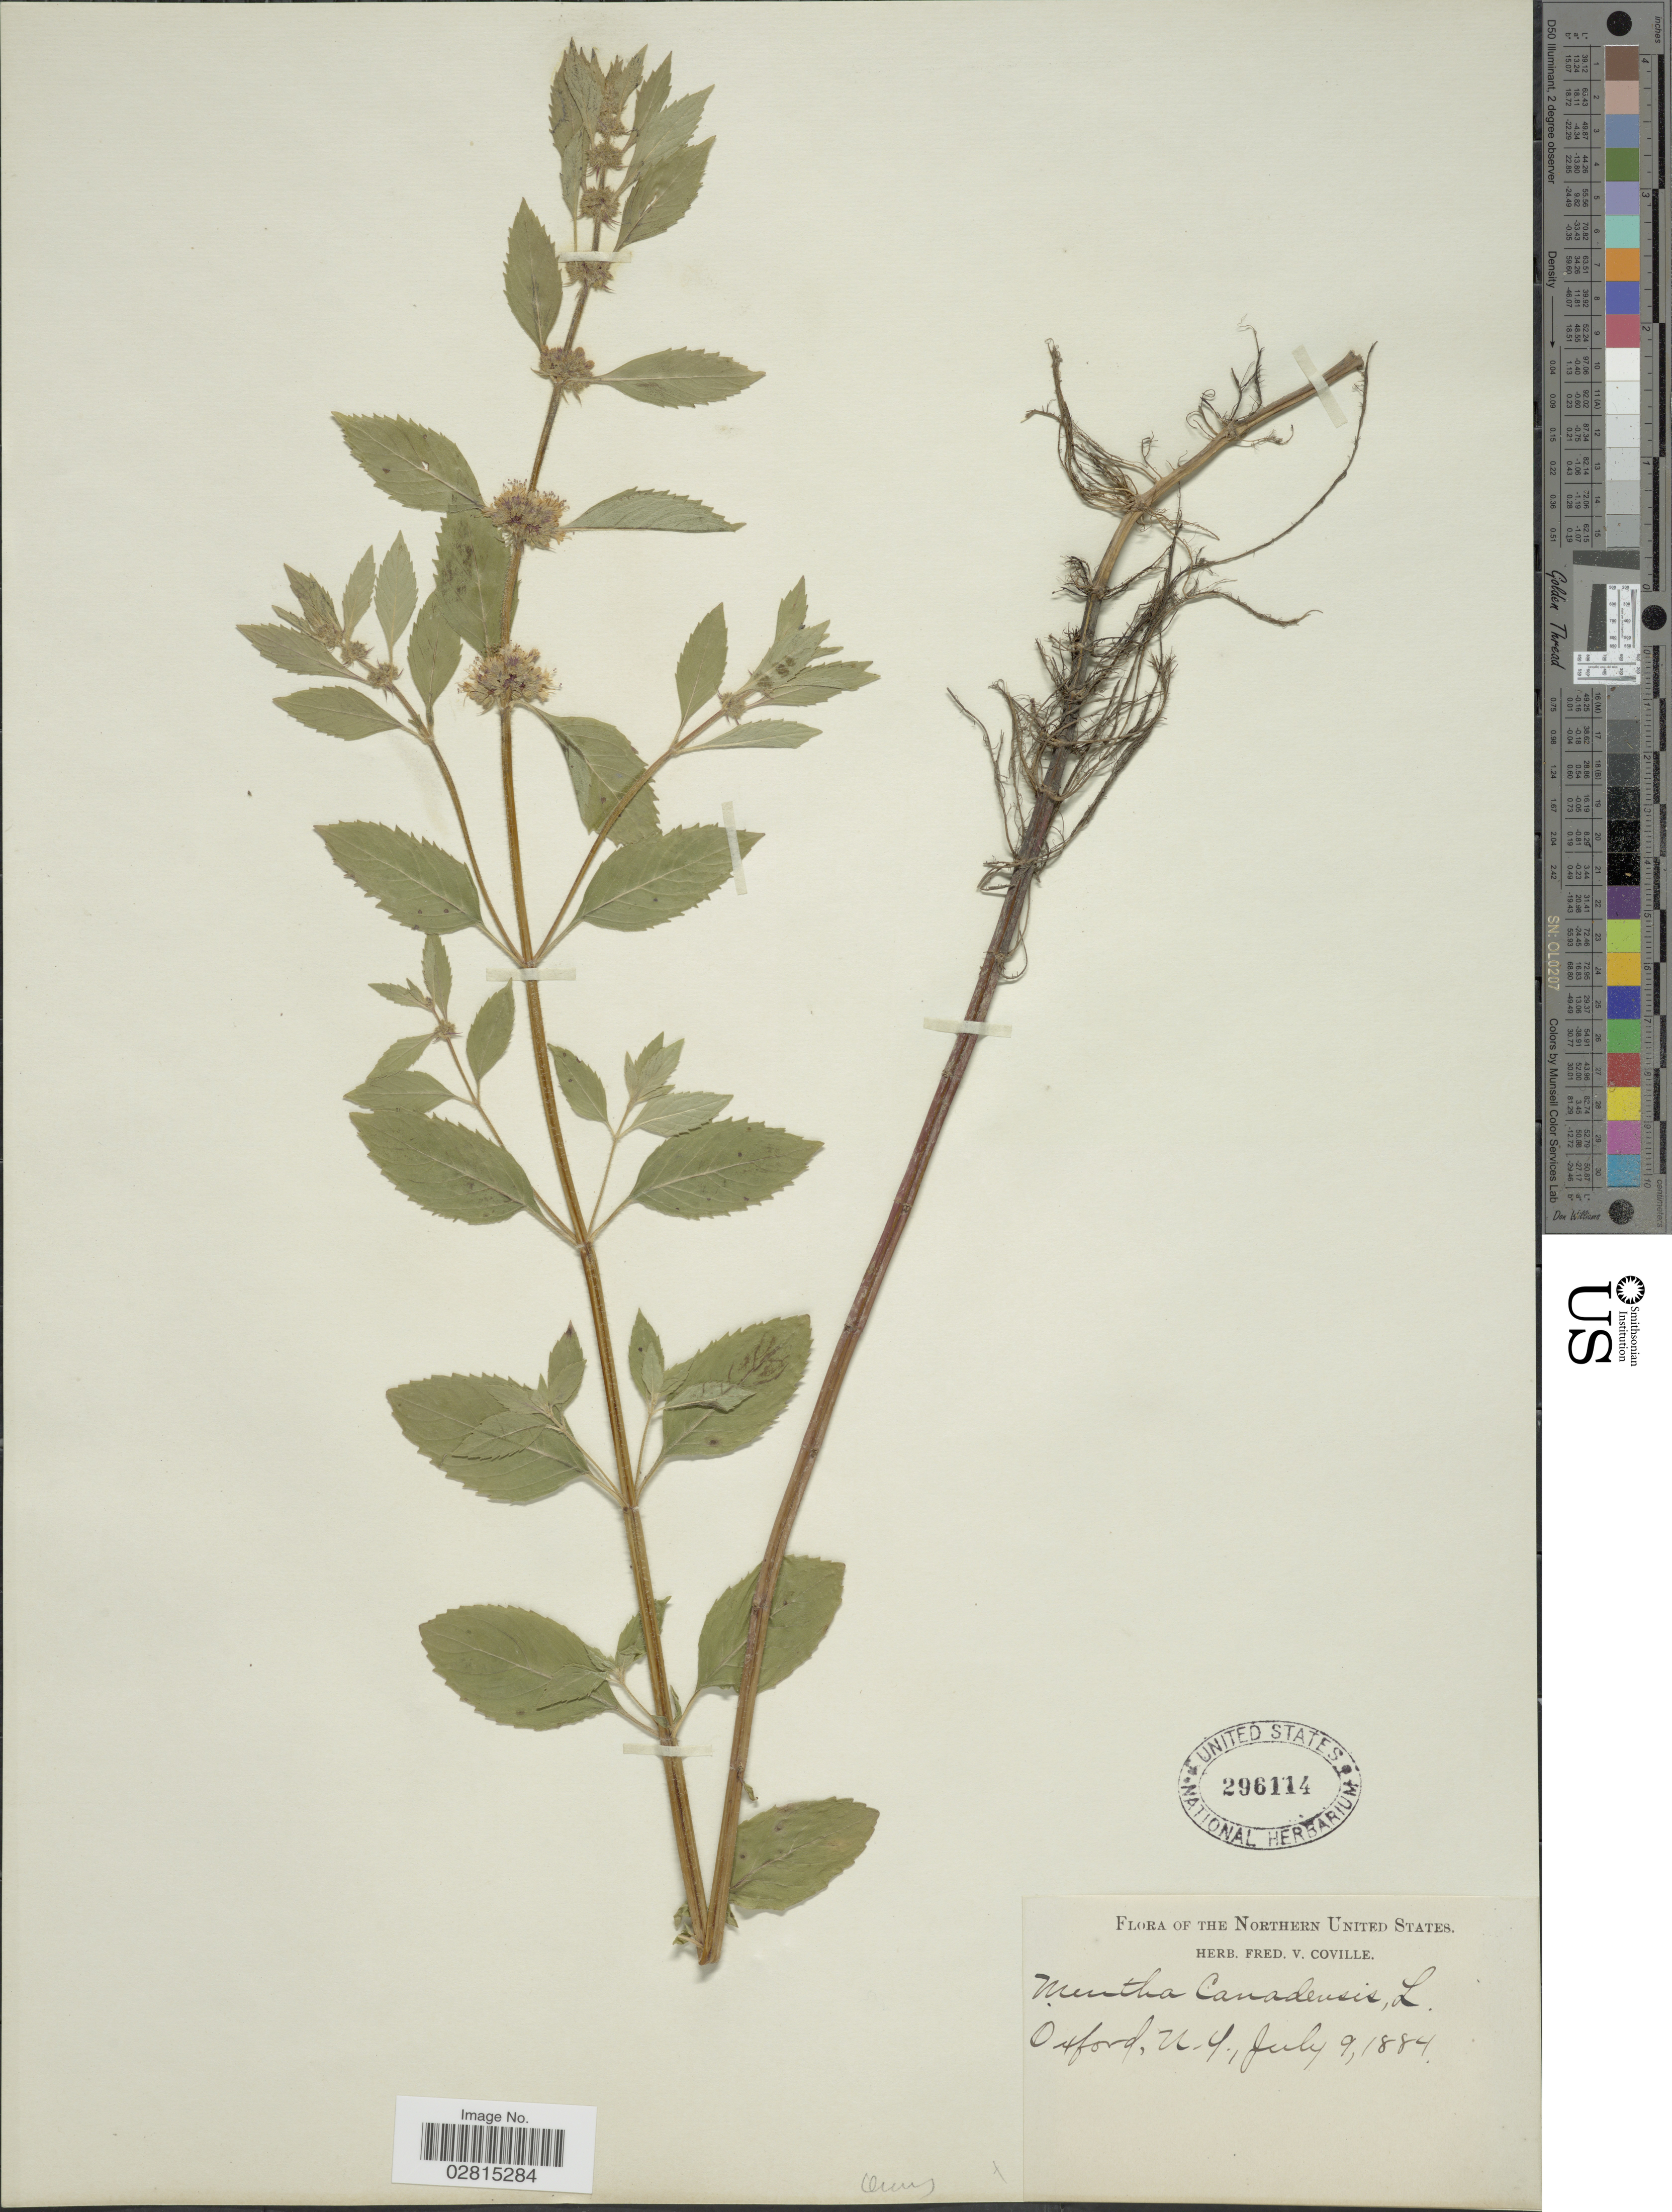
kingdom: Plantae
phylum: Tracheophyta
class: Magnoliopsida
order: Lamiales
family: Lamiaceae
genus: Mentha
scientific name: Mentha canadensis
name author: L.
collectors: ex herb. Fred. V. Coville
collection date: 1884-07-09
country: United States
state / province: New York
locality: Northern United States. Oxford.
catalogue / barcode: US 296114